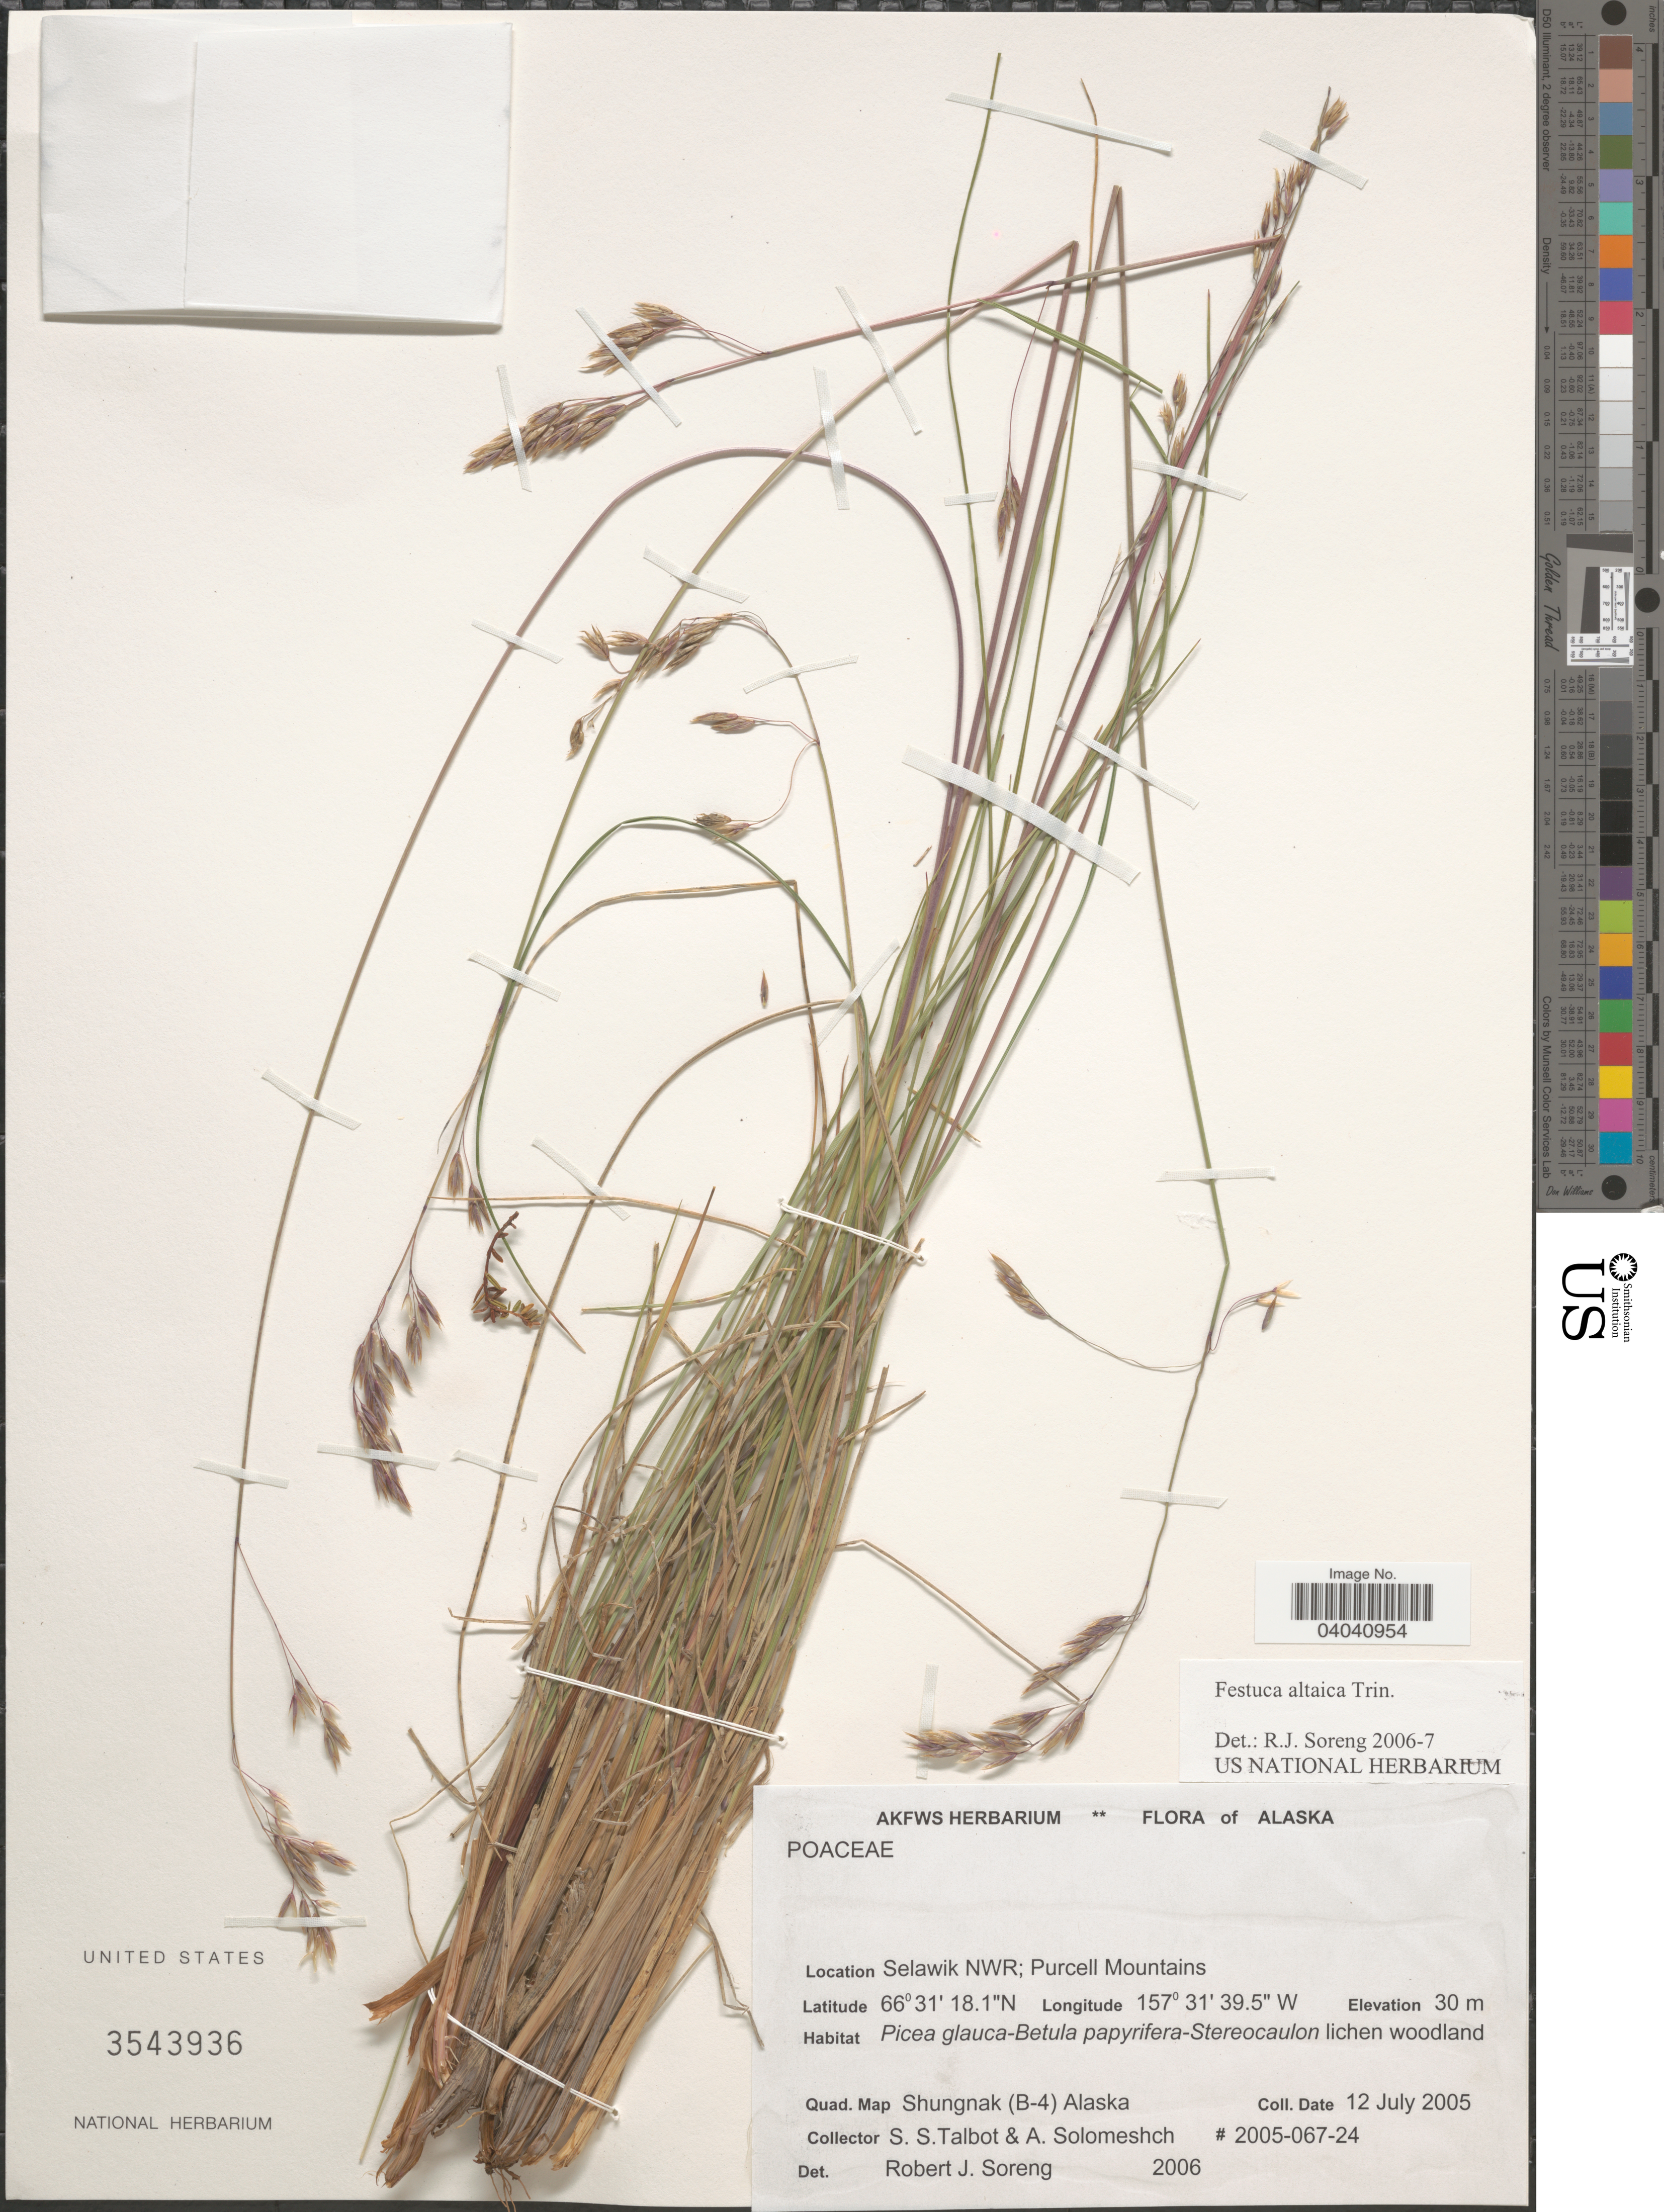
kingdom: Plantae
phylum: Tracheophyta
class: Liliopsida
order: Poales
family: Poaceae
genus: Festuca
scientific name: Festuca altaica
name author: Trin.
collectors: S. S. Talbot & A. Solomeshch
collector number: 2005-067-24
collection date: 2005-07-12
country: United States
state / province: Alaska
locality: Selawik NWR; Purcell Mountains. Quad. Map Shungnak (B-4) Alaska.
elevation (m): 30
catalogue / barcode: US 3543936